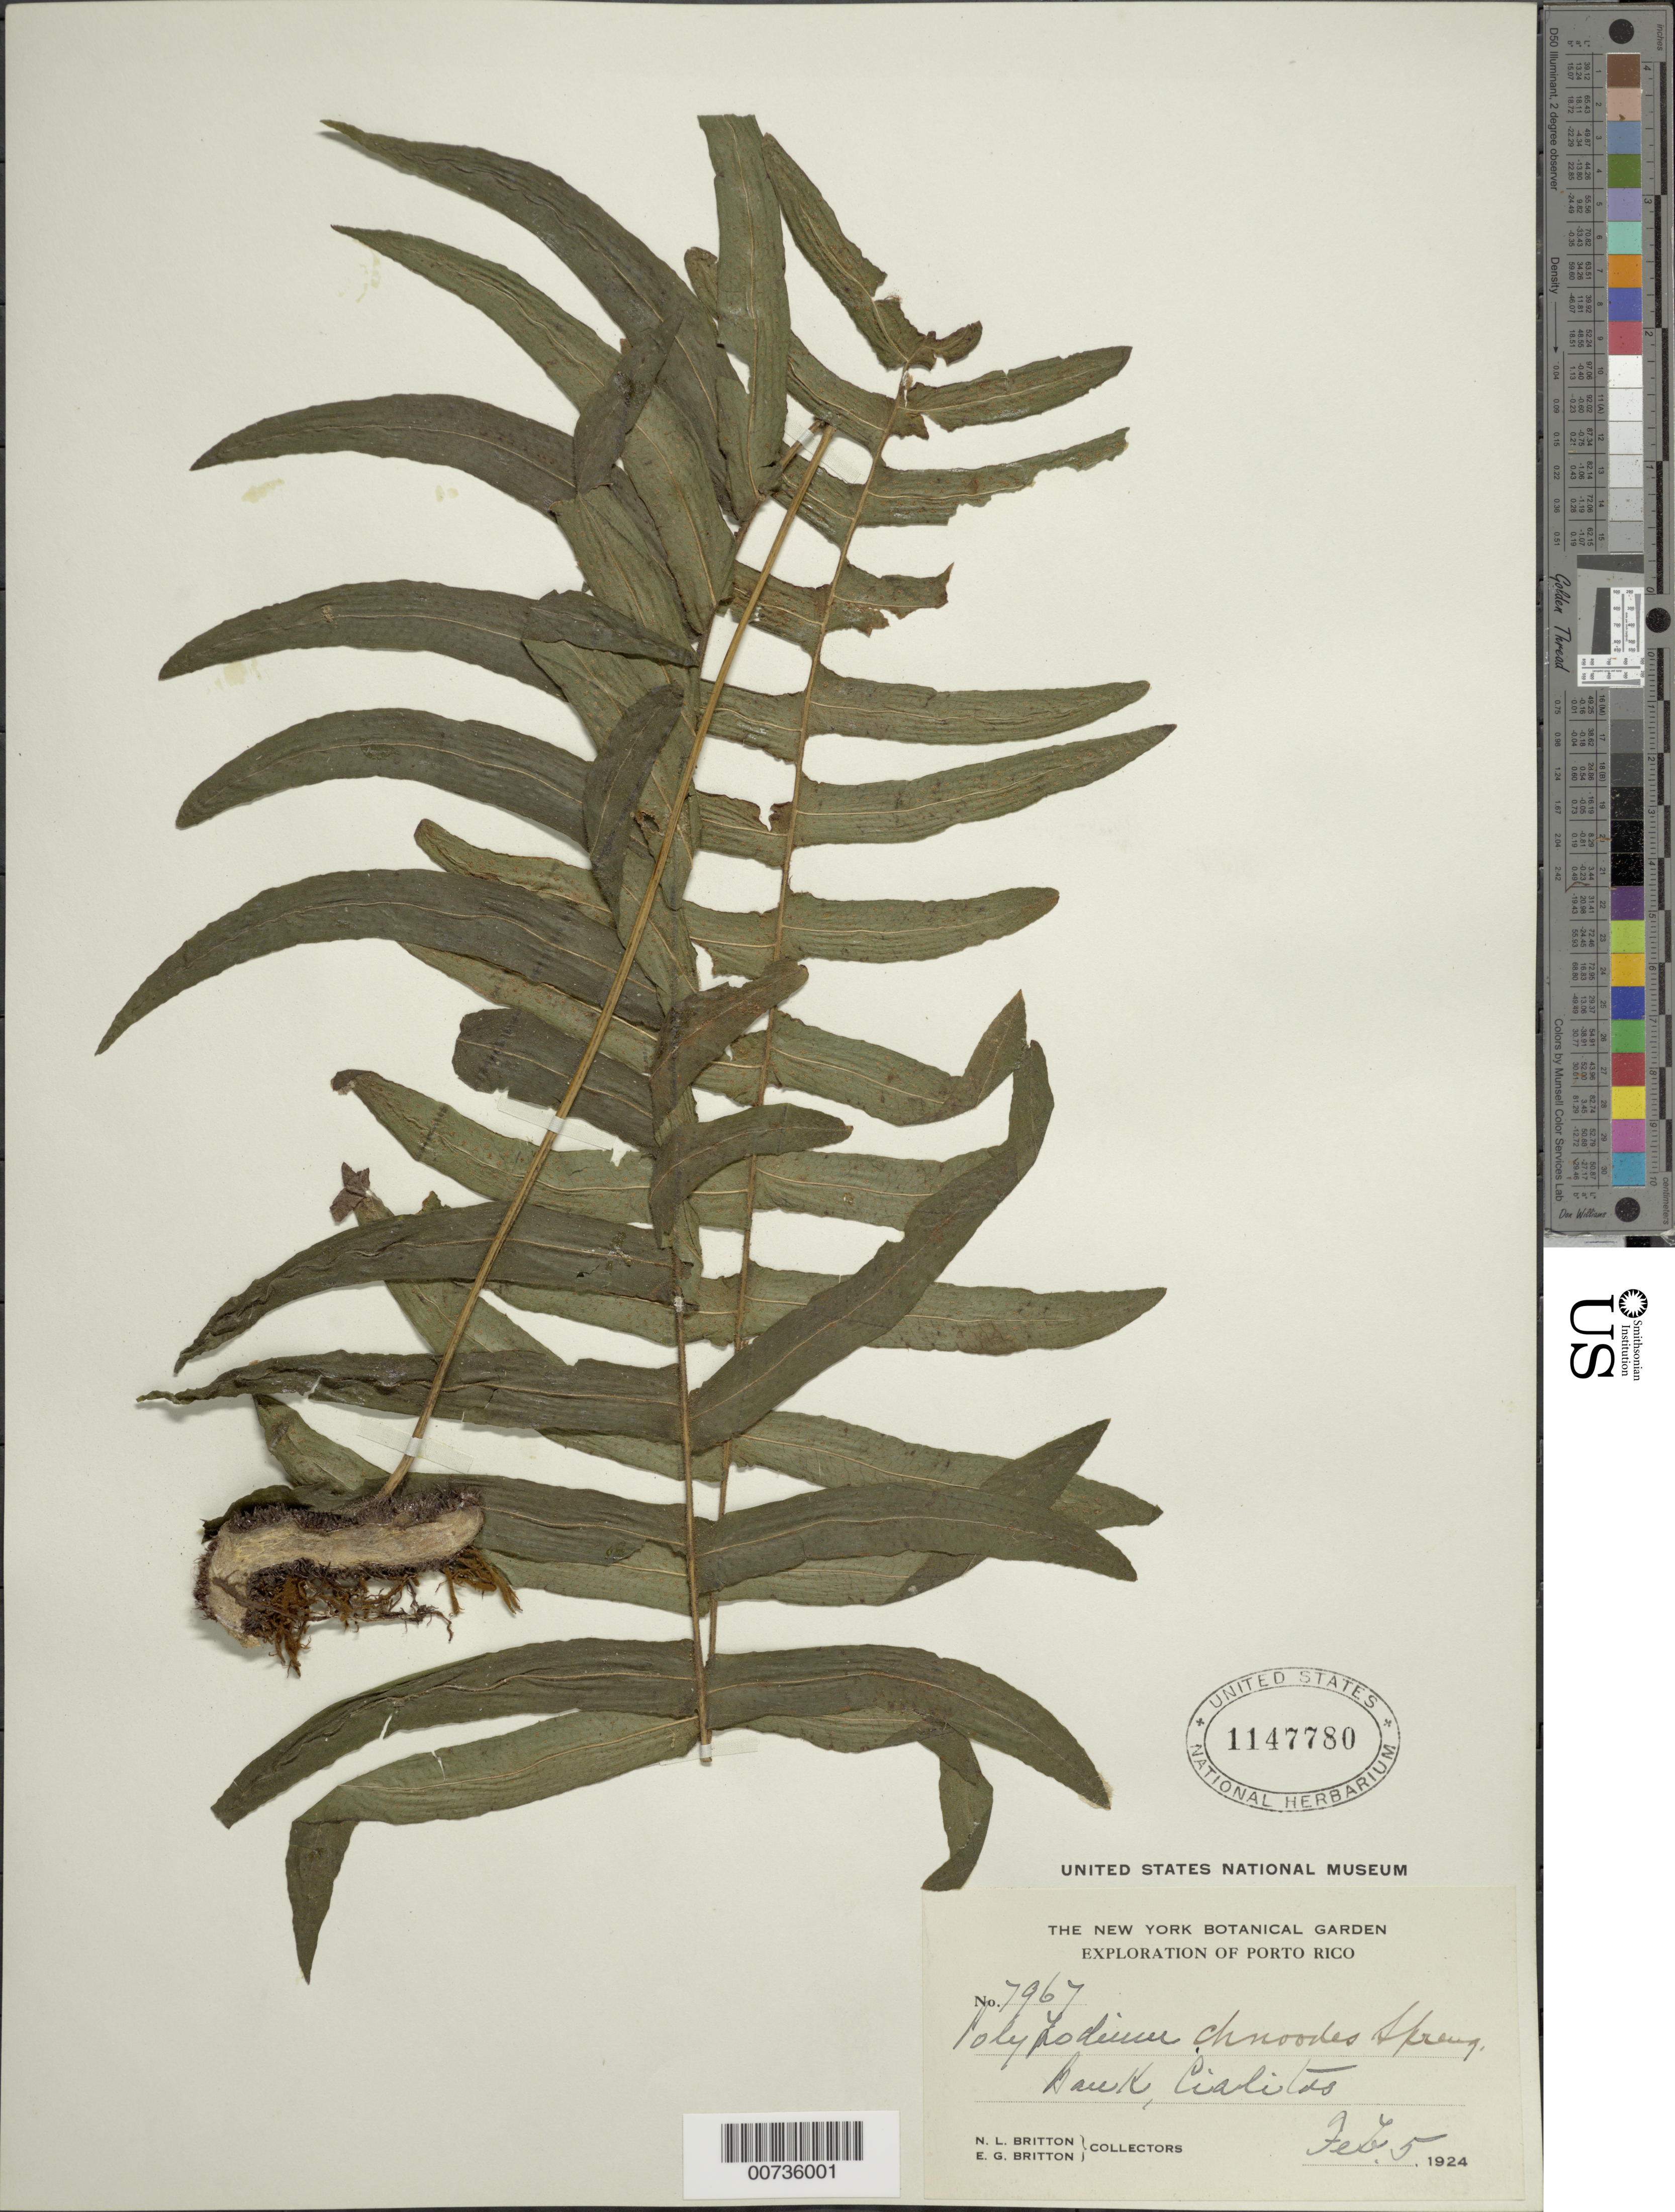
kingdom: Plantae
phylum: Tracheophyta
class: Polypodiopsida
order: Polypodiales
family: Polypodiaceae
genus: Serpocaulon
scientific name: Serpocaulon dissimile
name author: (L.) A.R. Sm.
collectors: N. Britton & E. G. Britton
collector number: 7967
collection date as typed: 05 Feb 1924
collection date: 1924-02-05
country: Puerto Rico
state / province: Ciales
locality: Cialitos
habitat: Bank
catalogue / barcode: US 1147780